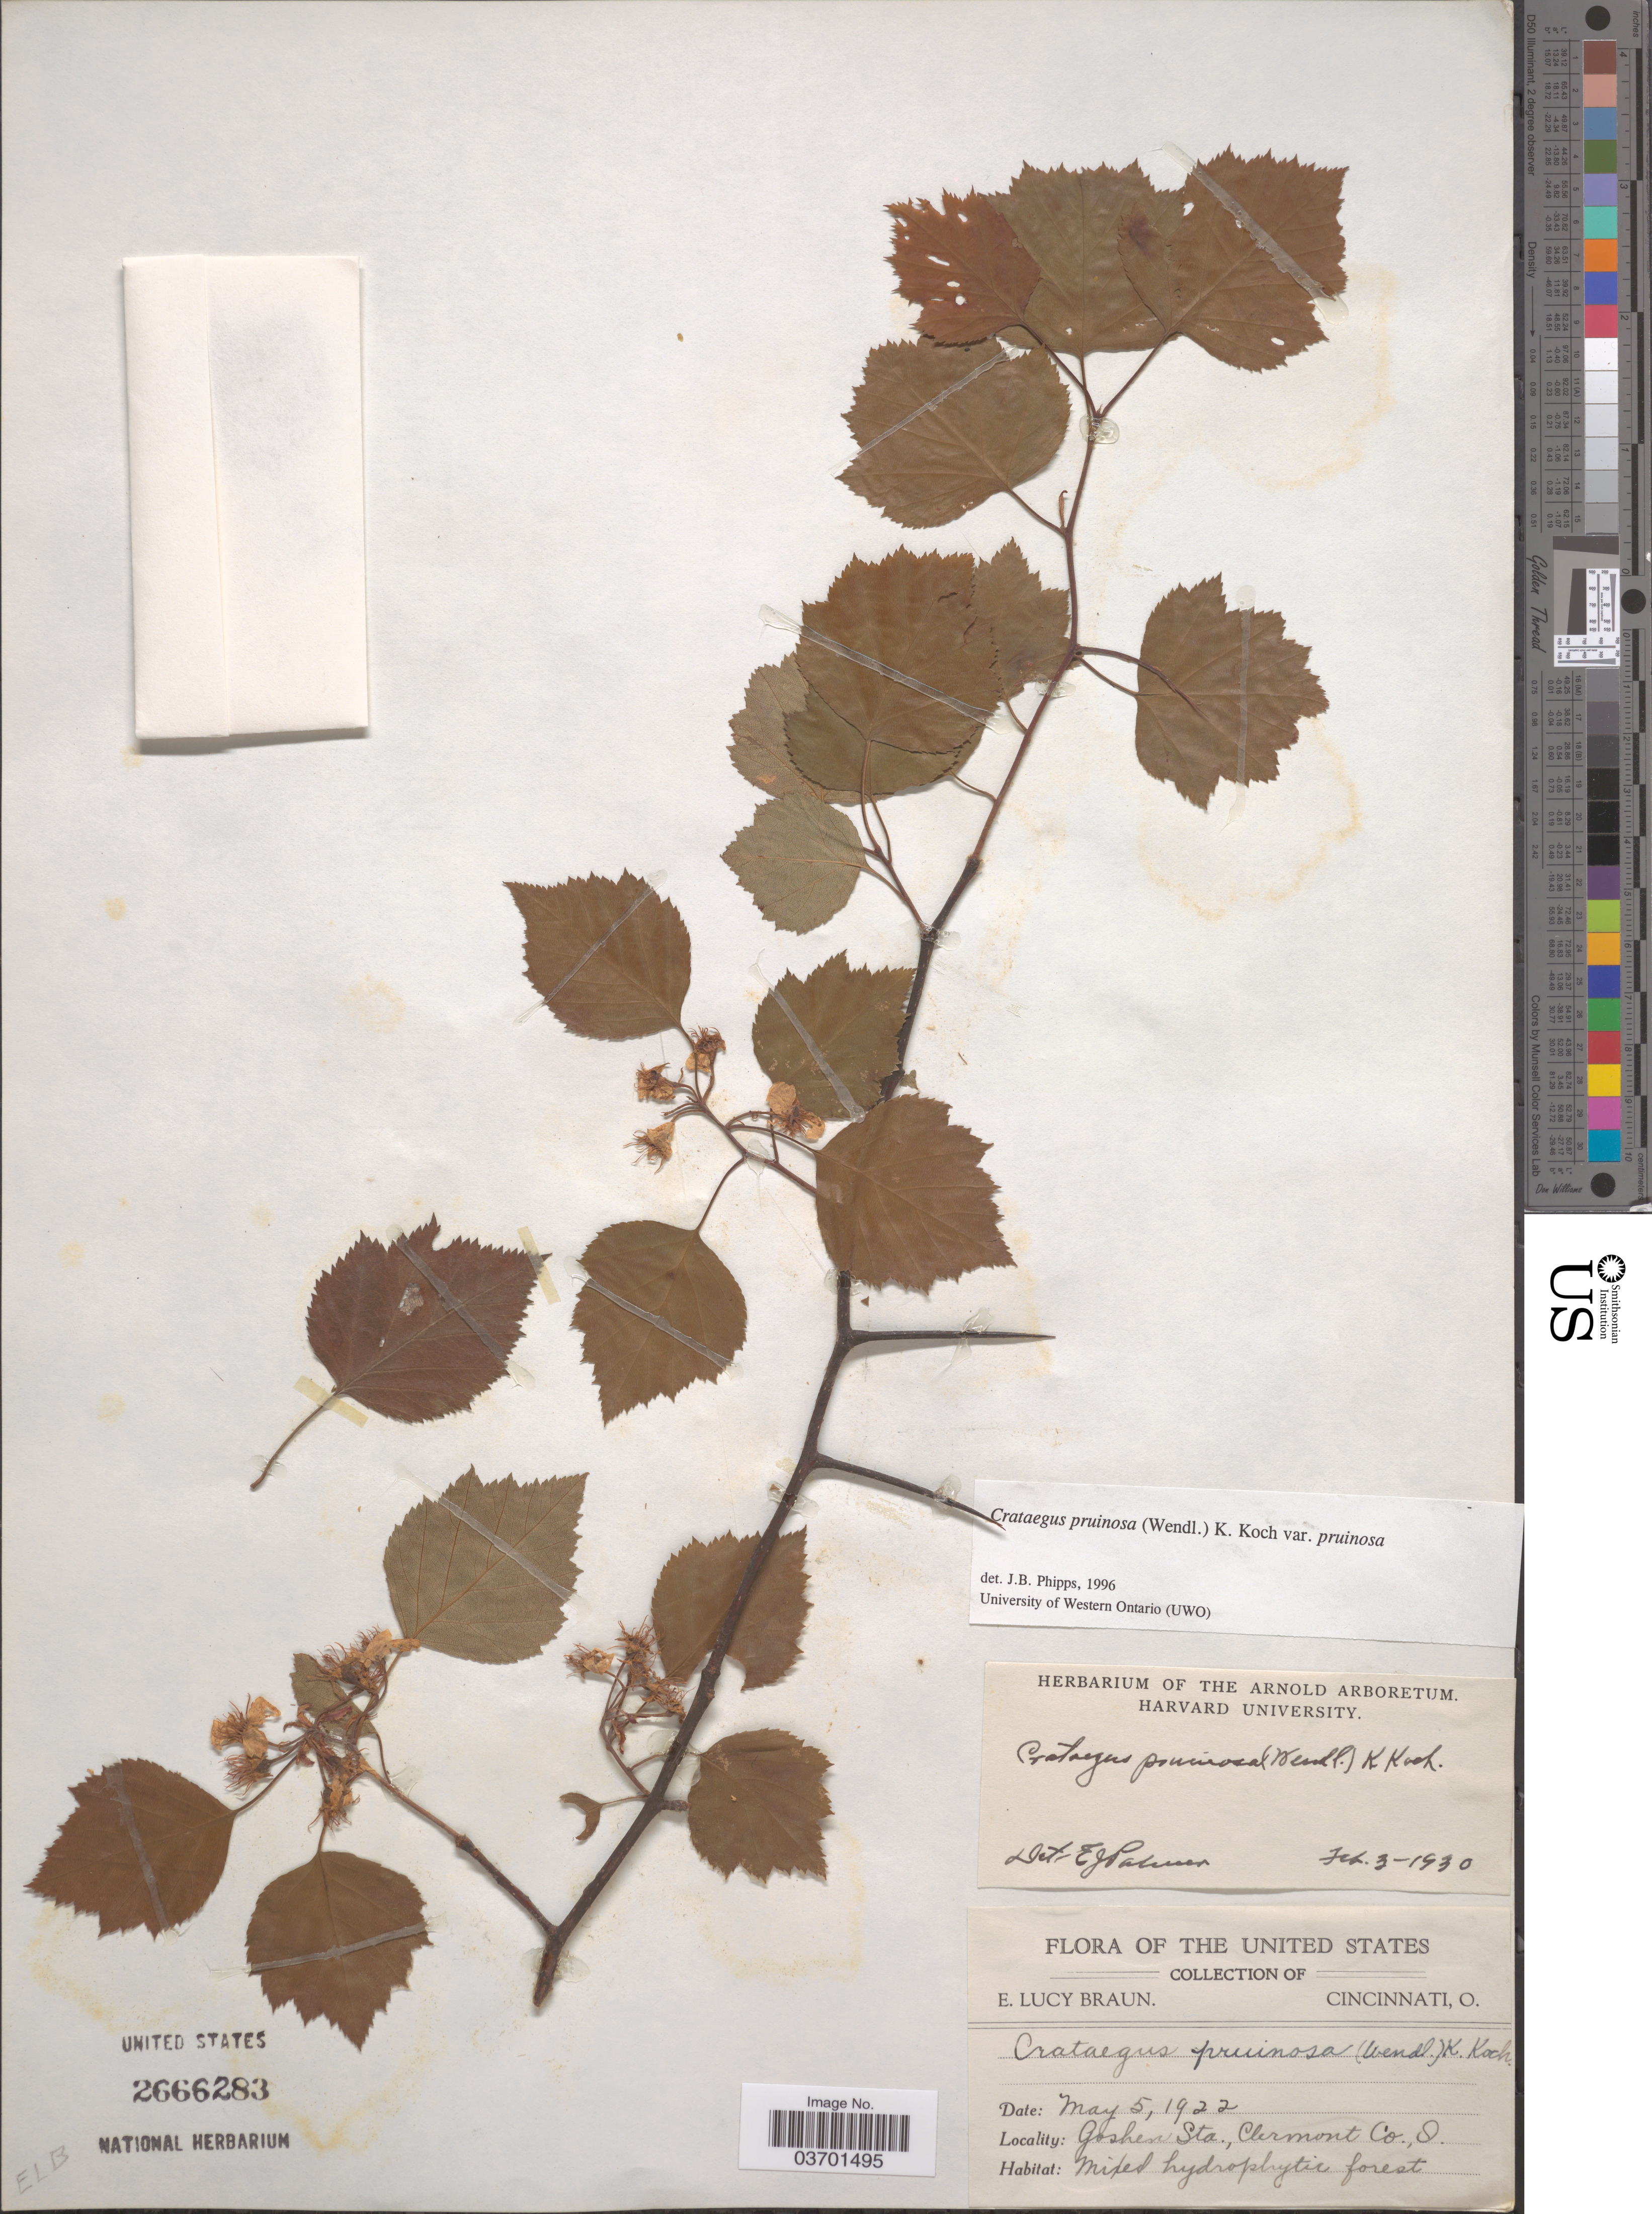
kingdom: Plantae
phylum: Tracheophyta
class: Magnoliopsida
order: Rosales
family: Rosaceae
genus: Crataegus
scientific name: Crataegus pruinosa var. pruinosa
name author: (H.L. Wendl.) K. Koch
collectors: E. L. Braun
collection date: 1922-05-05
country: United States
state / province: Ohio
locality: Goshen Sta., Clermont Co.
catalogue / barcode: US 2666283